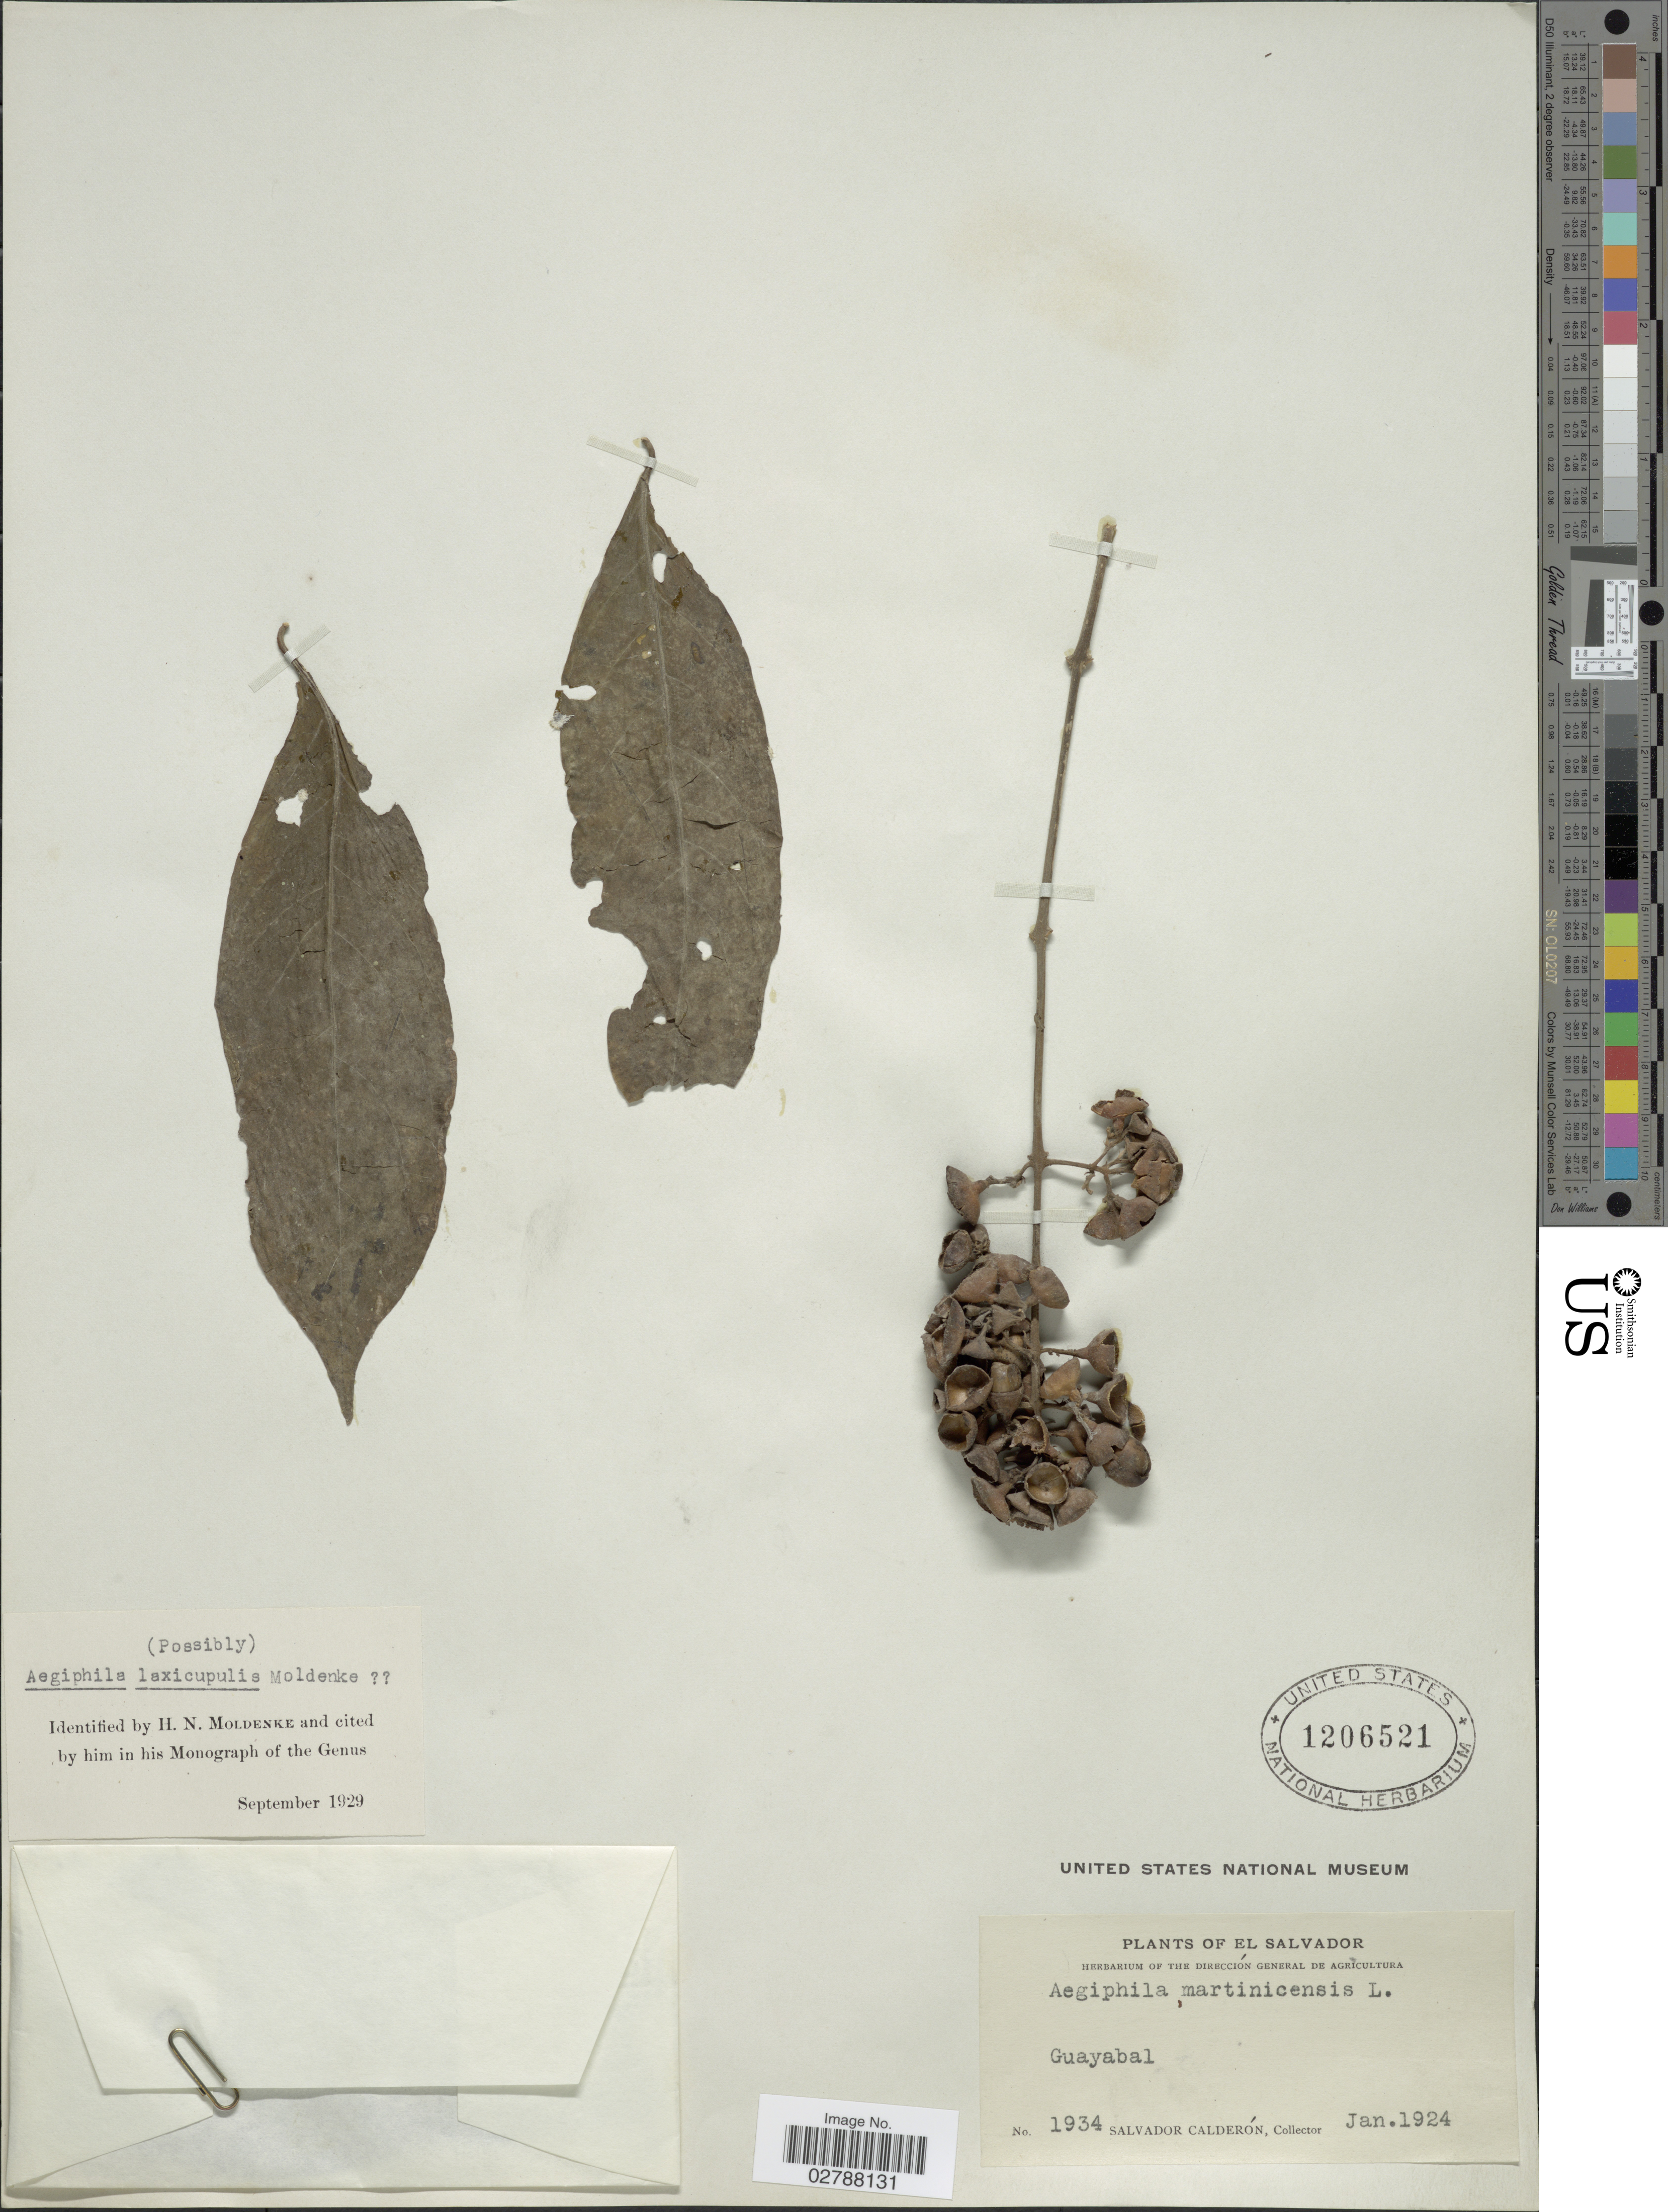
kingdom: Plantae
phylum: Tracheophyta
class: Magnoliopsida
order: Lamiales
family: Lamiaceae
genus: Aegiphila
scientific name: Aegiphila laxicupulis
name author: Moldenke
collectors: S. Calderón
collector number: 1934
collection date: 1924-01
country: El Salvador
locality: Guayabal.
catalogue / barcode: US 1206521